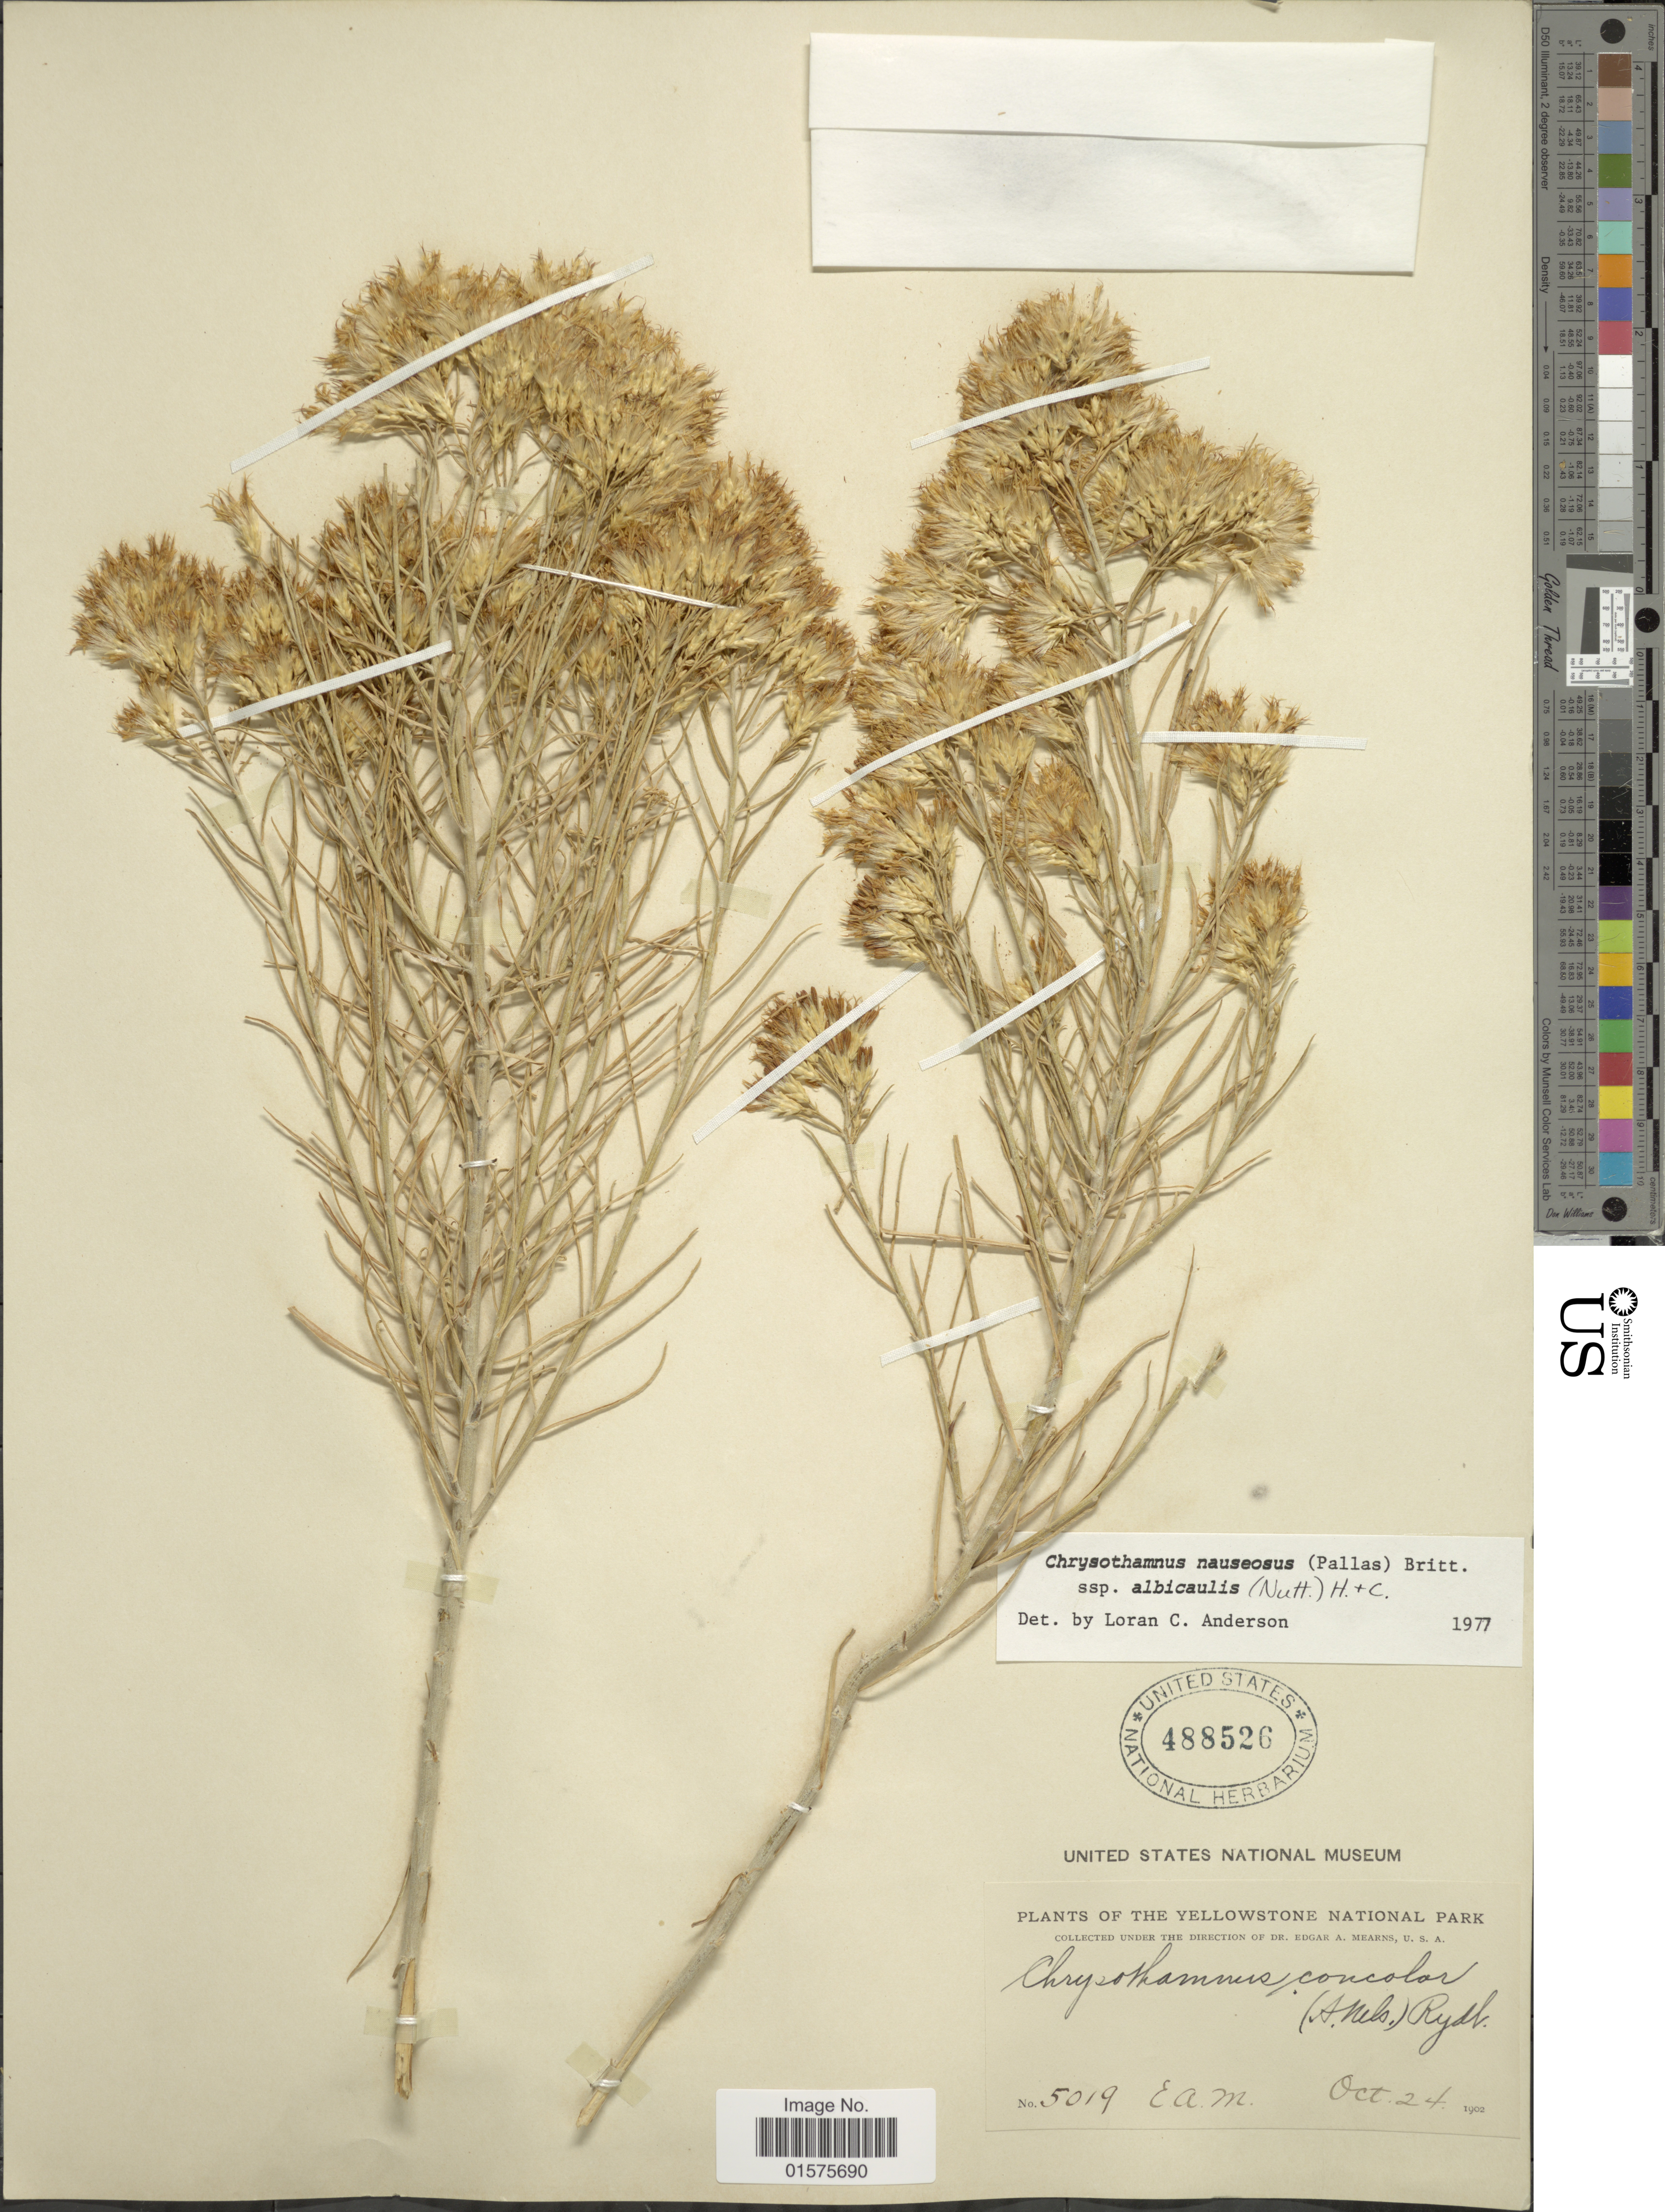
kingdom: Plantae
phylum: Tracheophyta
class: Magnoliopsida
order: Asterales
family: Asteraceae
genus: Ericameria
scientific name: Ericameria nauseosa var. speciosa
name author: (Nutt.) G.L. Nesom & G.I. Baird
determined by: Urbatsch, Lowell E., Curator (LSU), Louisiana State University (UNITED STATES)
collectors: E. A. Mearns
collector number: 5019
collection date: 1902-10-24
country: United States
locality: Yellowstone National Park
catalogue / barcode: US 488526